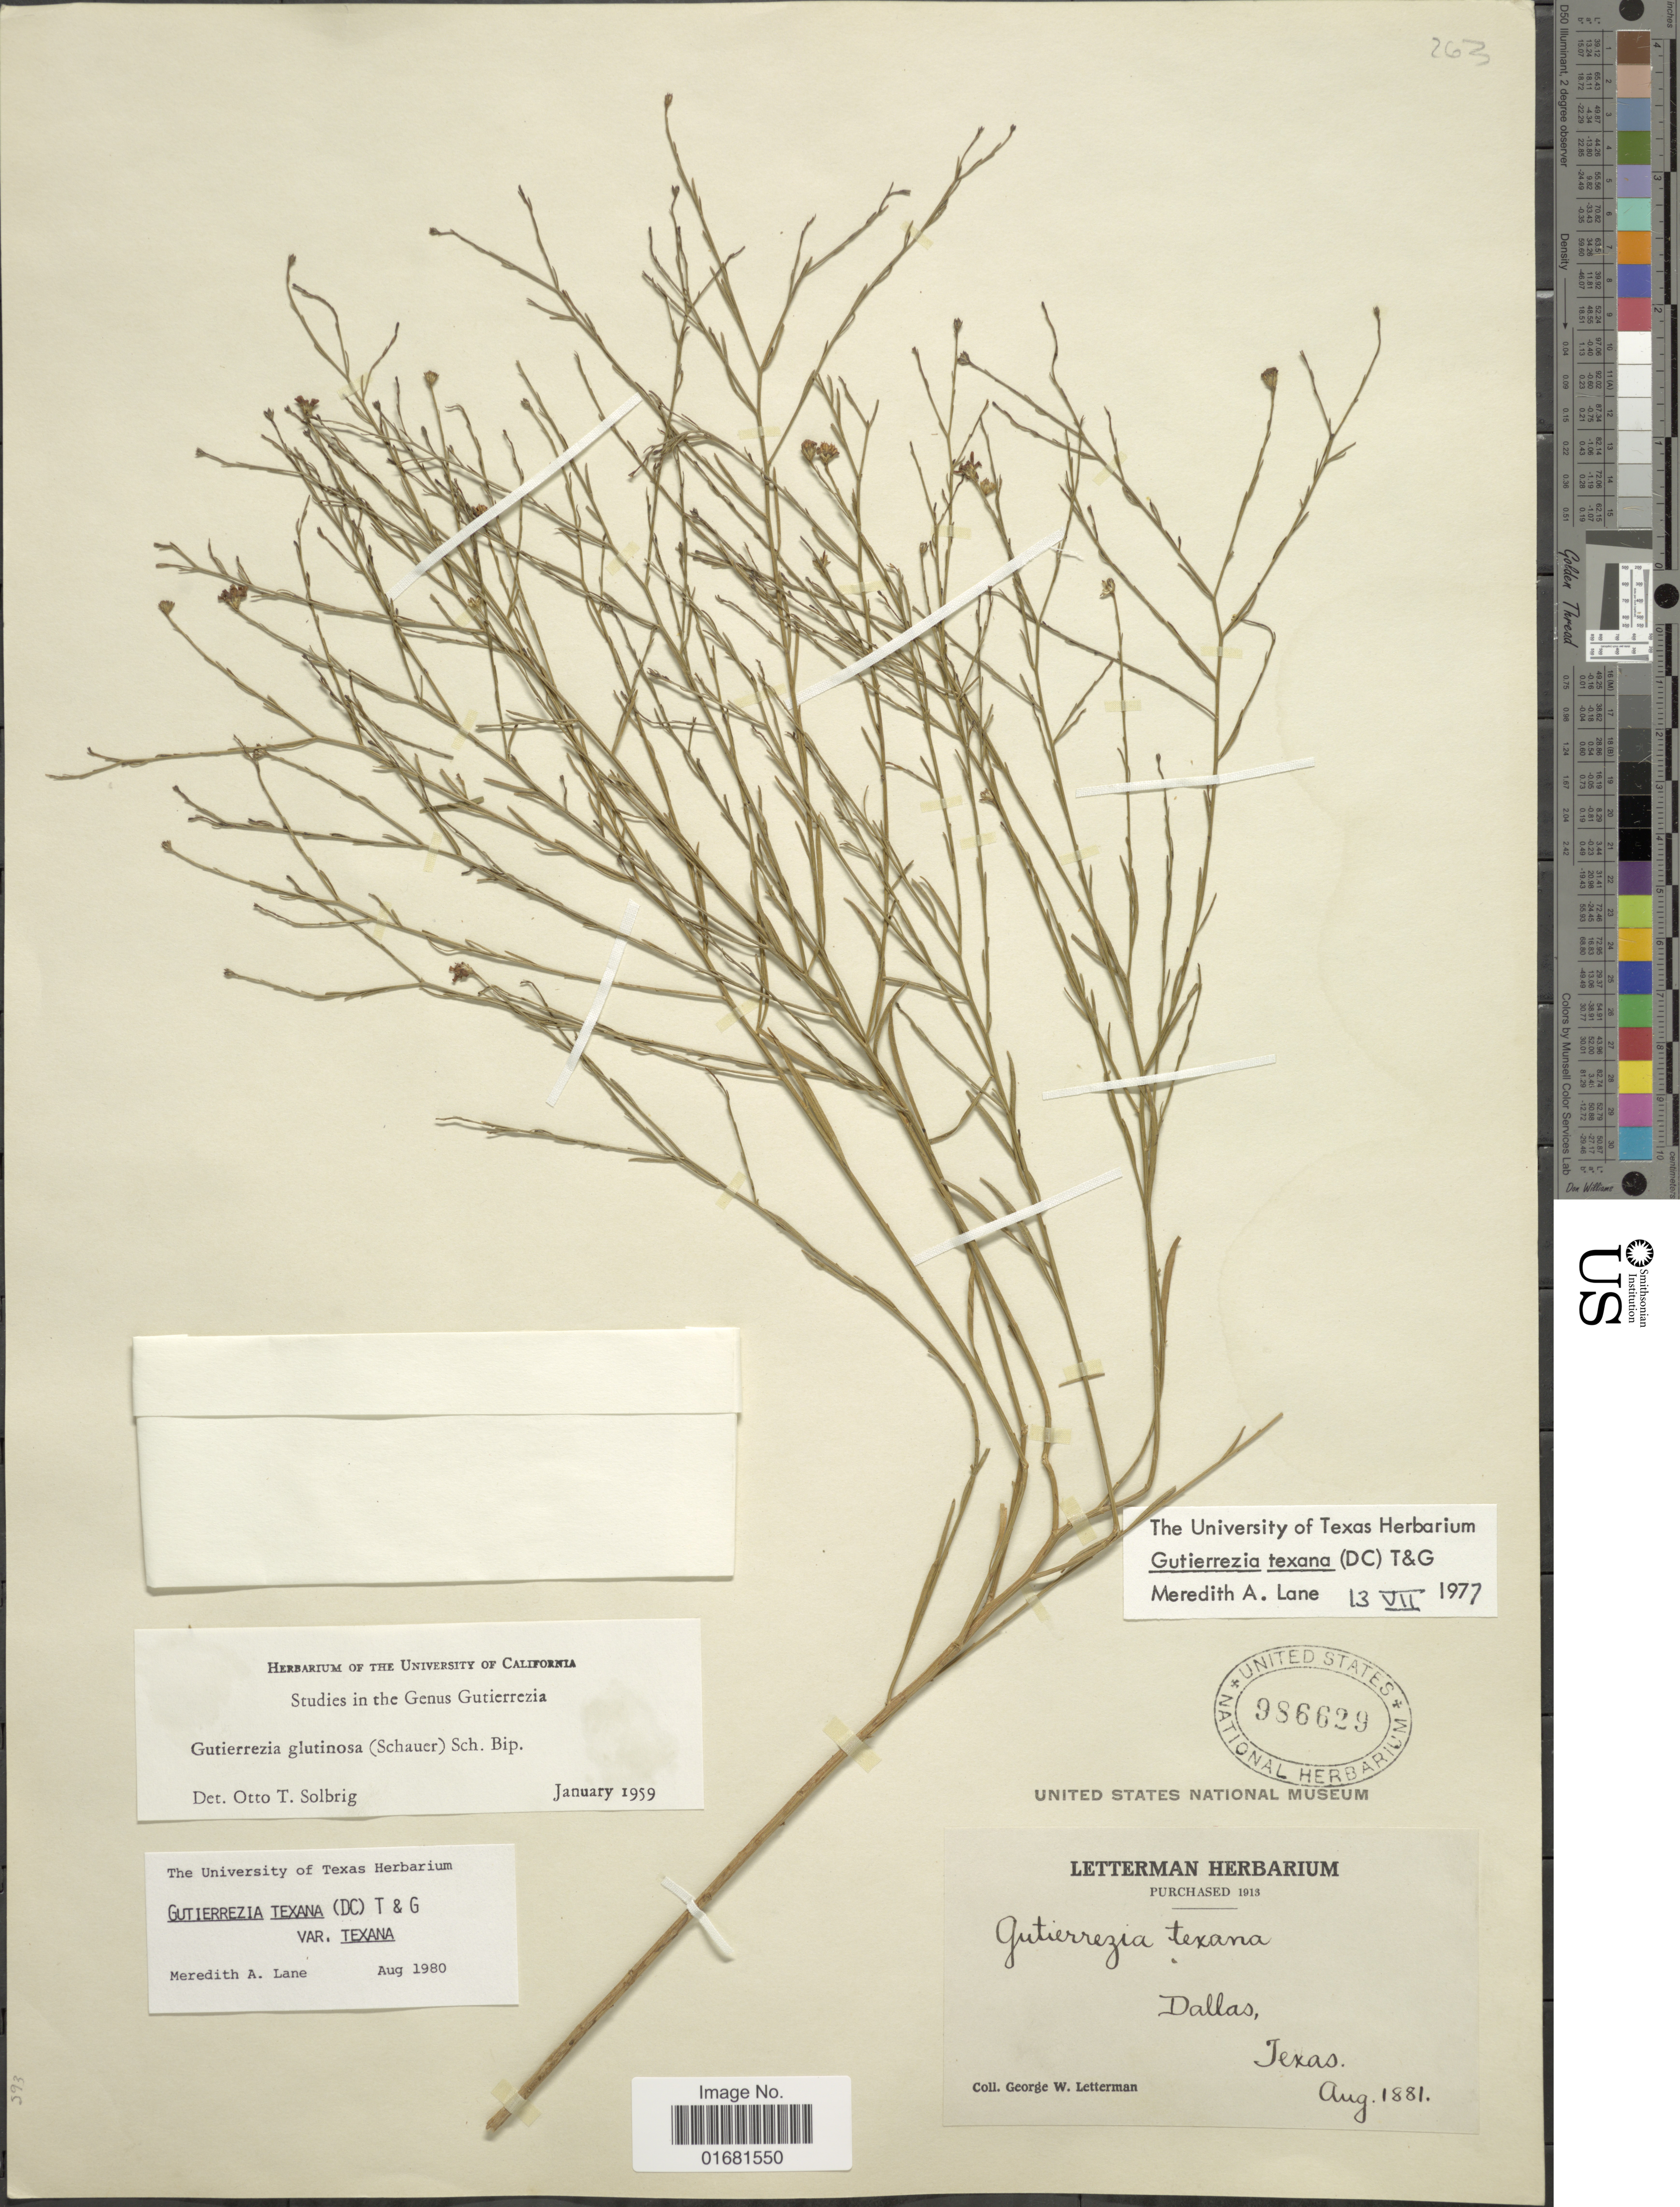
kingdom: Plantae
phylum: Tracheophyta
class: Magnoliopsida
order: Asterales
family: Asteraceae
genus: Gutierrezia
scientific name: Gutierrezia texana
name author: (DC.) Torr. & A. Gray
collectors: G. W. Letterman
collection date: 1881-08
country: United States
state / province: Texas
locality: Dallas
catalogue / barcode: US 986629